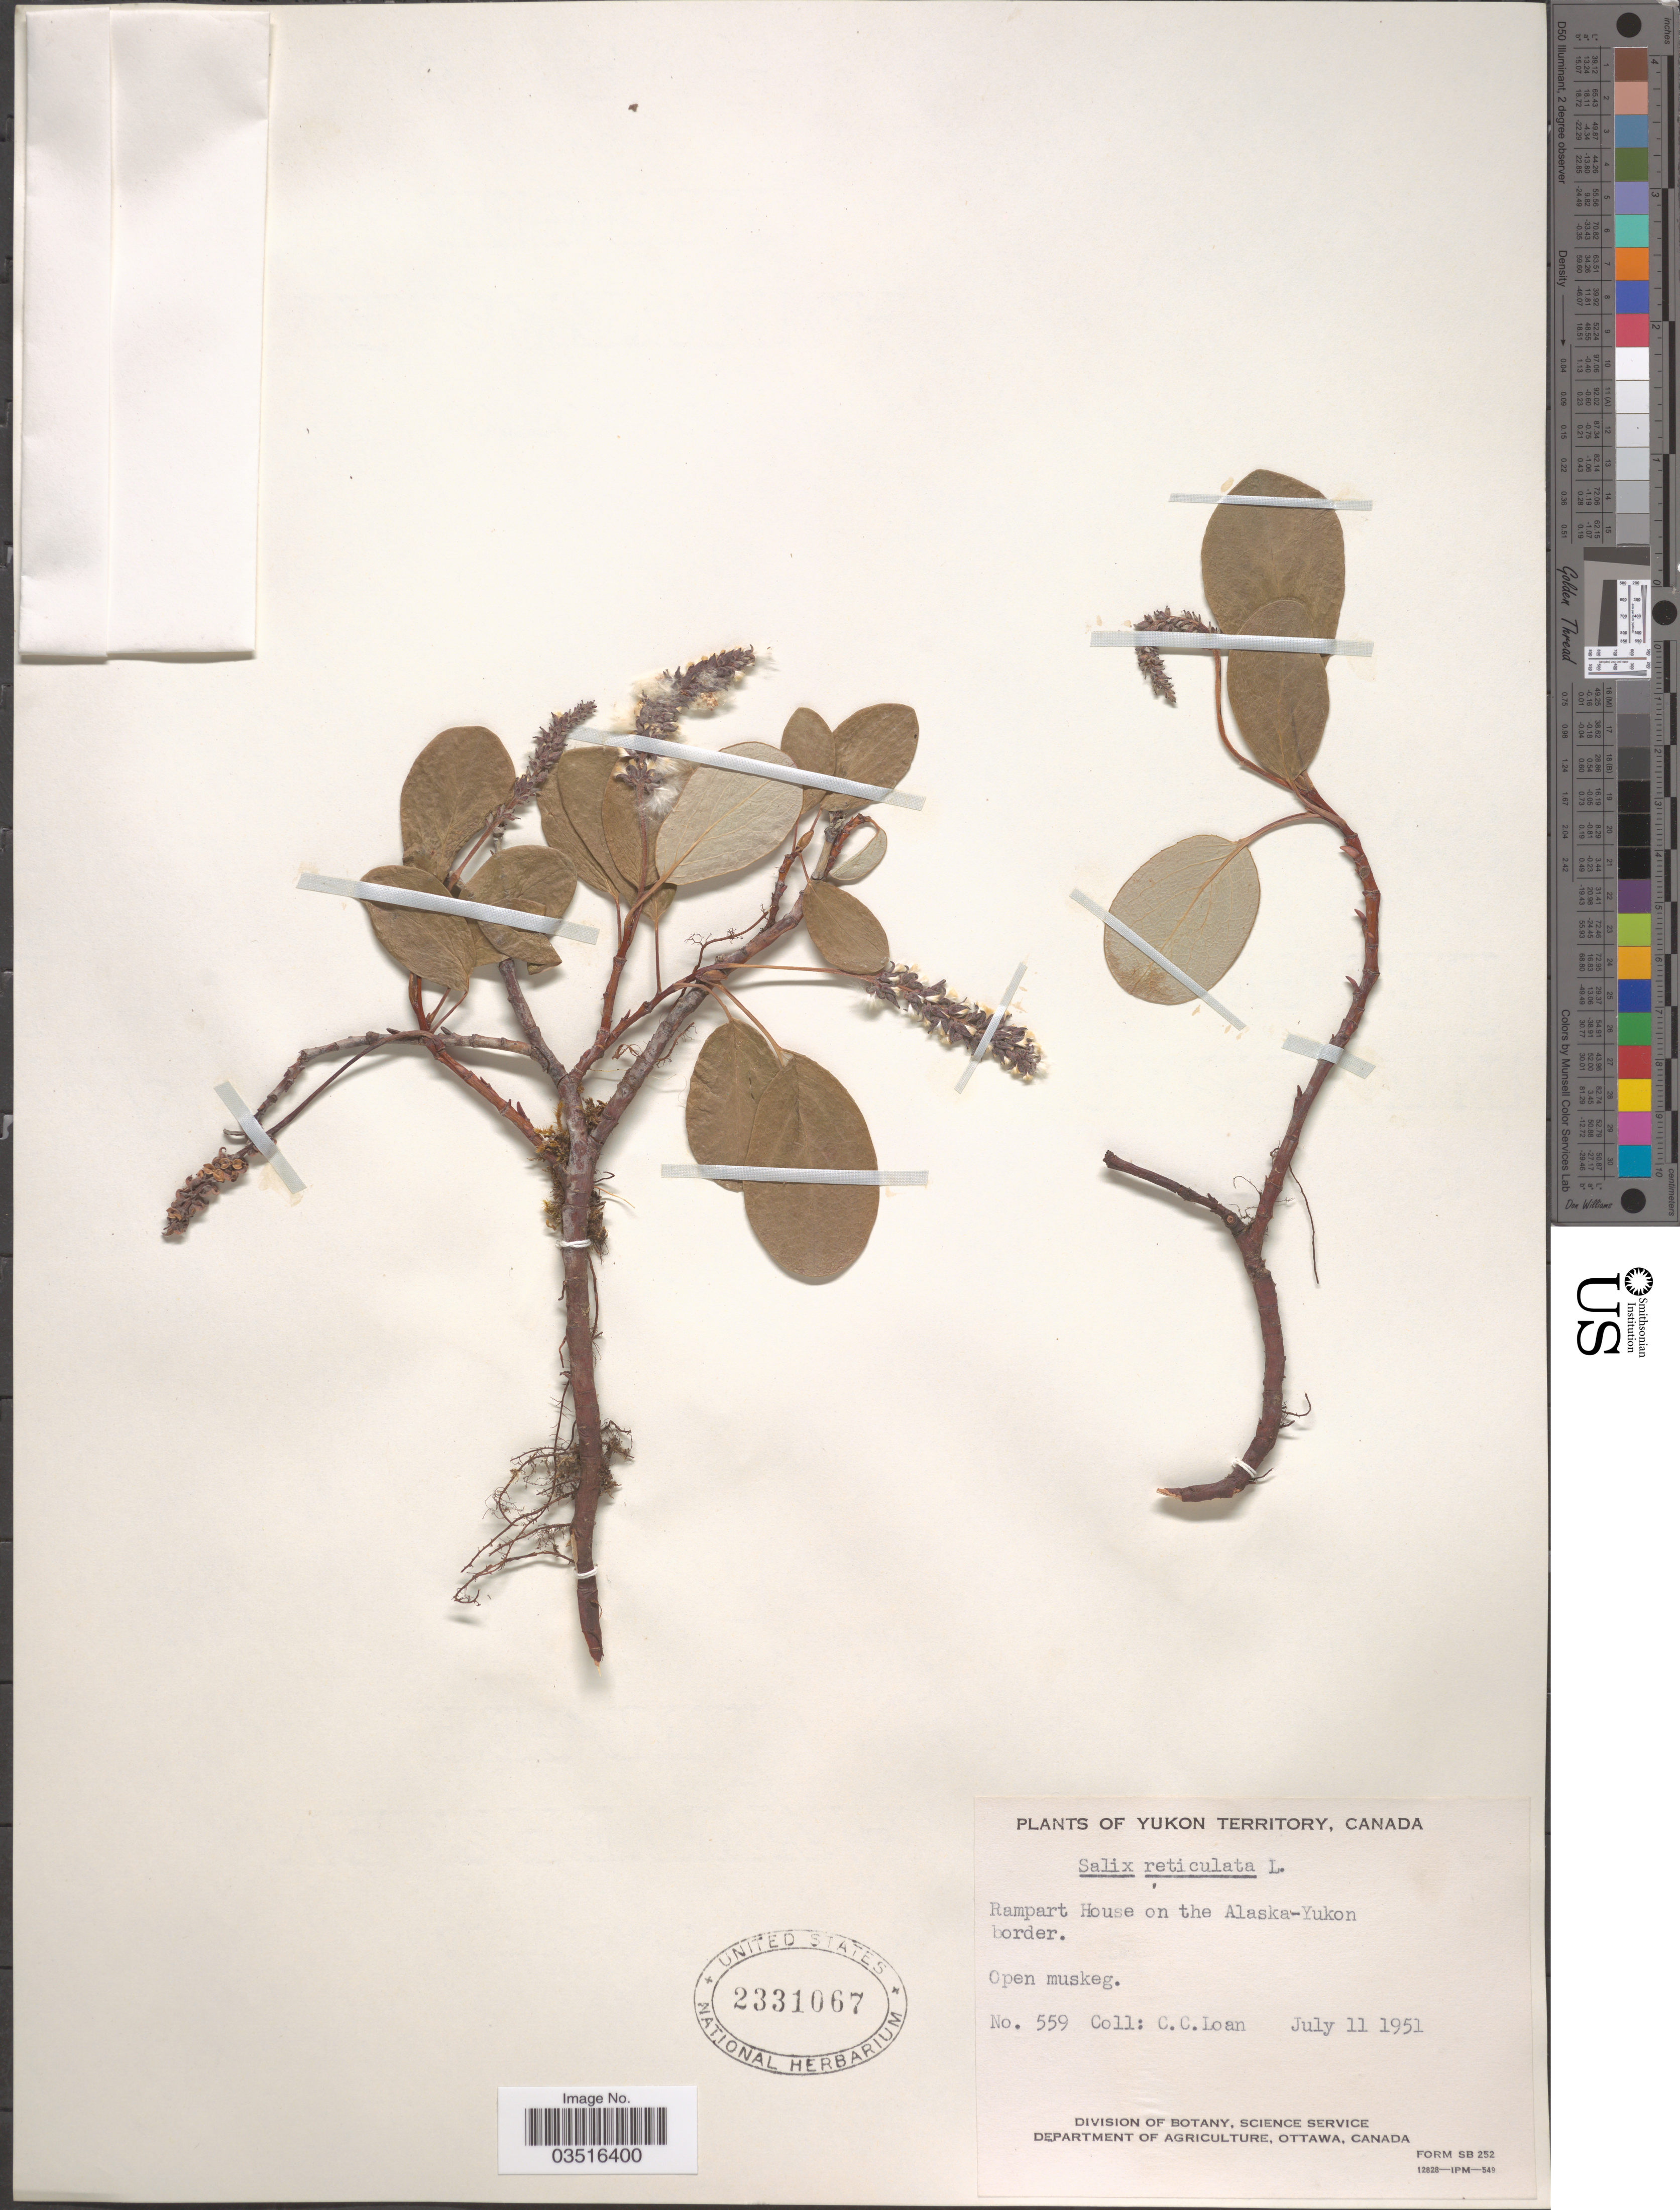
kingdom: Plantae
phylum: Tracheophyta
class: Magnoliopsida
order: Malpighiales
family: Salicaceae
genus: Salix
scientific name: Salix reticulata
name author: L.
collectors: C. Loan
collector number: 559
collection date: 1951-07-11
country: Canada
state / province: Yukon Territory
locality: Rampart House on the Alaska-Yukon border.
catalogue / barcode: US 2331067